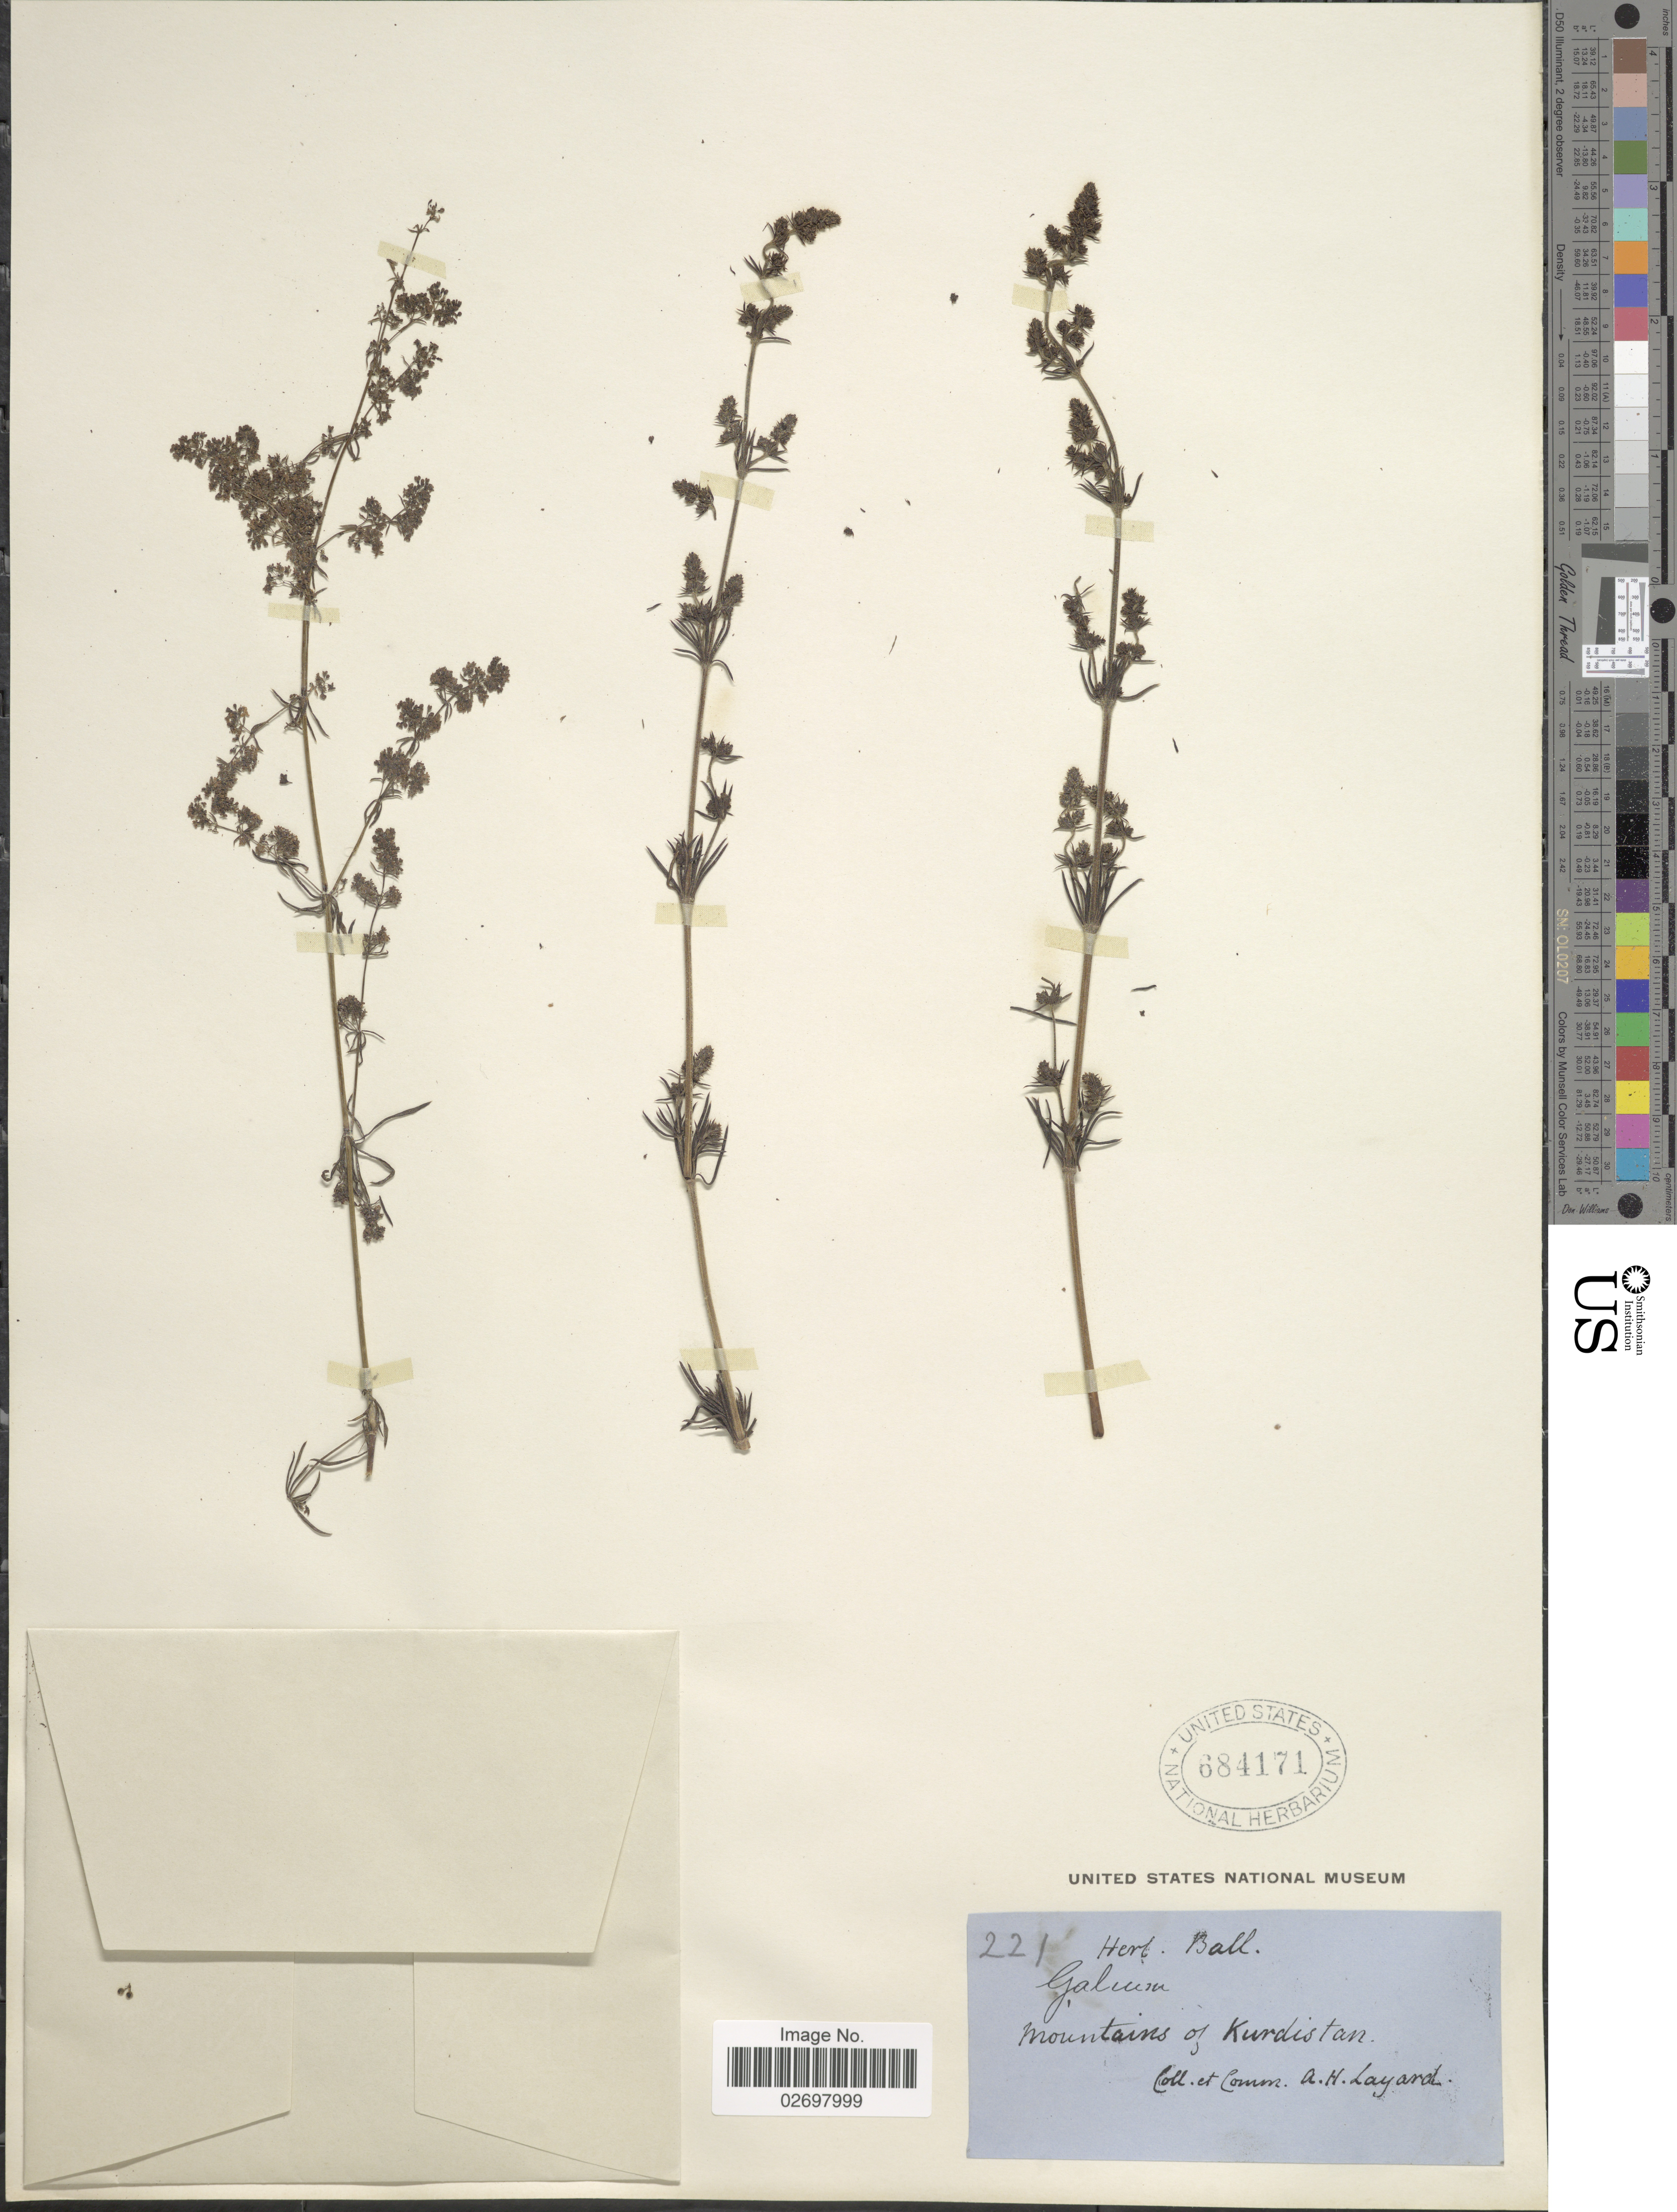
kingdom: Plantae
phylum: Tracheophyta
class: Magnoliopsida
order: Gentianales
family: Rubiaceae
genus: Galium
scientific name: Galium sp.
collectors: A. Layard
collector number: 221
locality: Mountains of Kurdistan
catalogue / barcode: US 684171